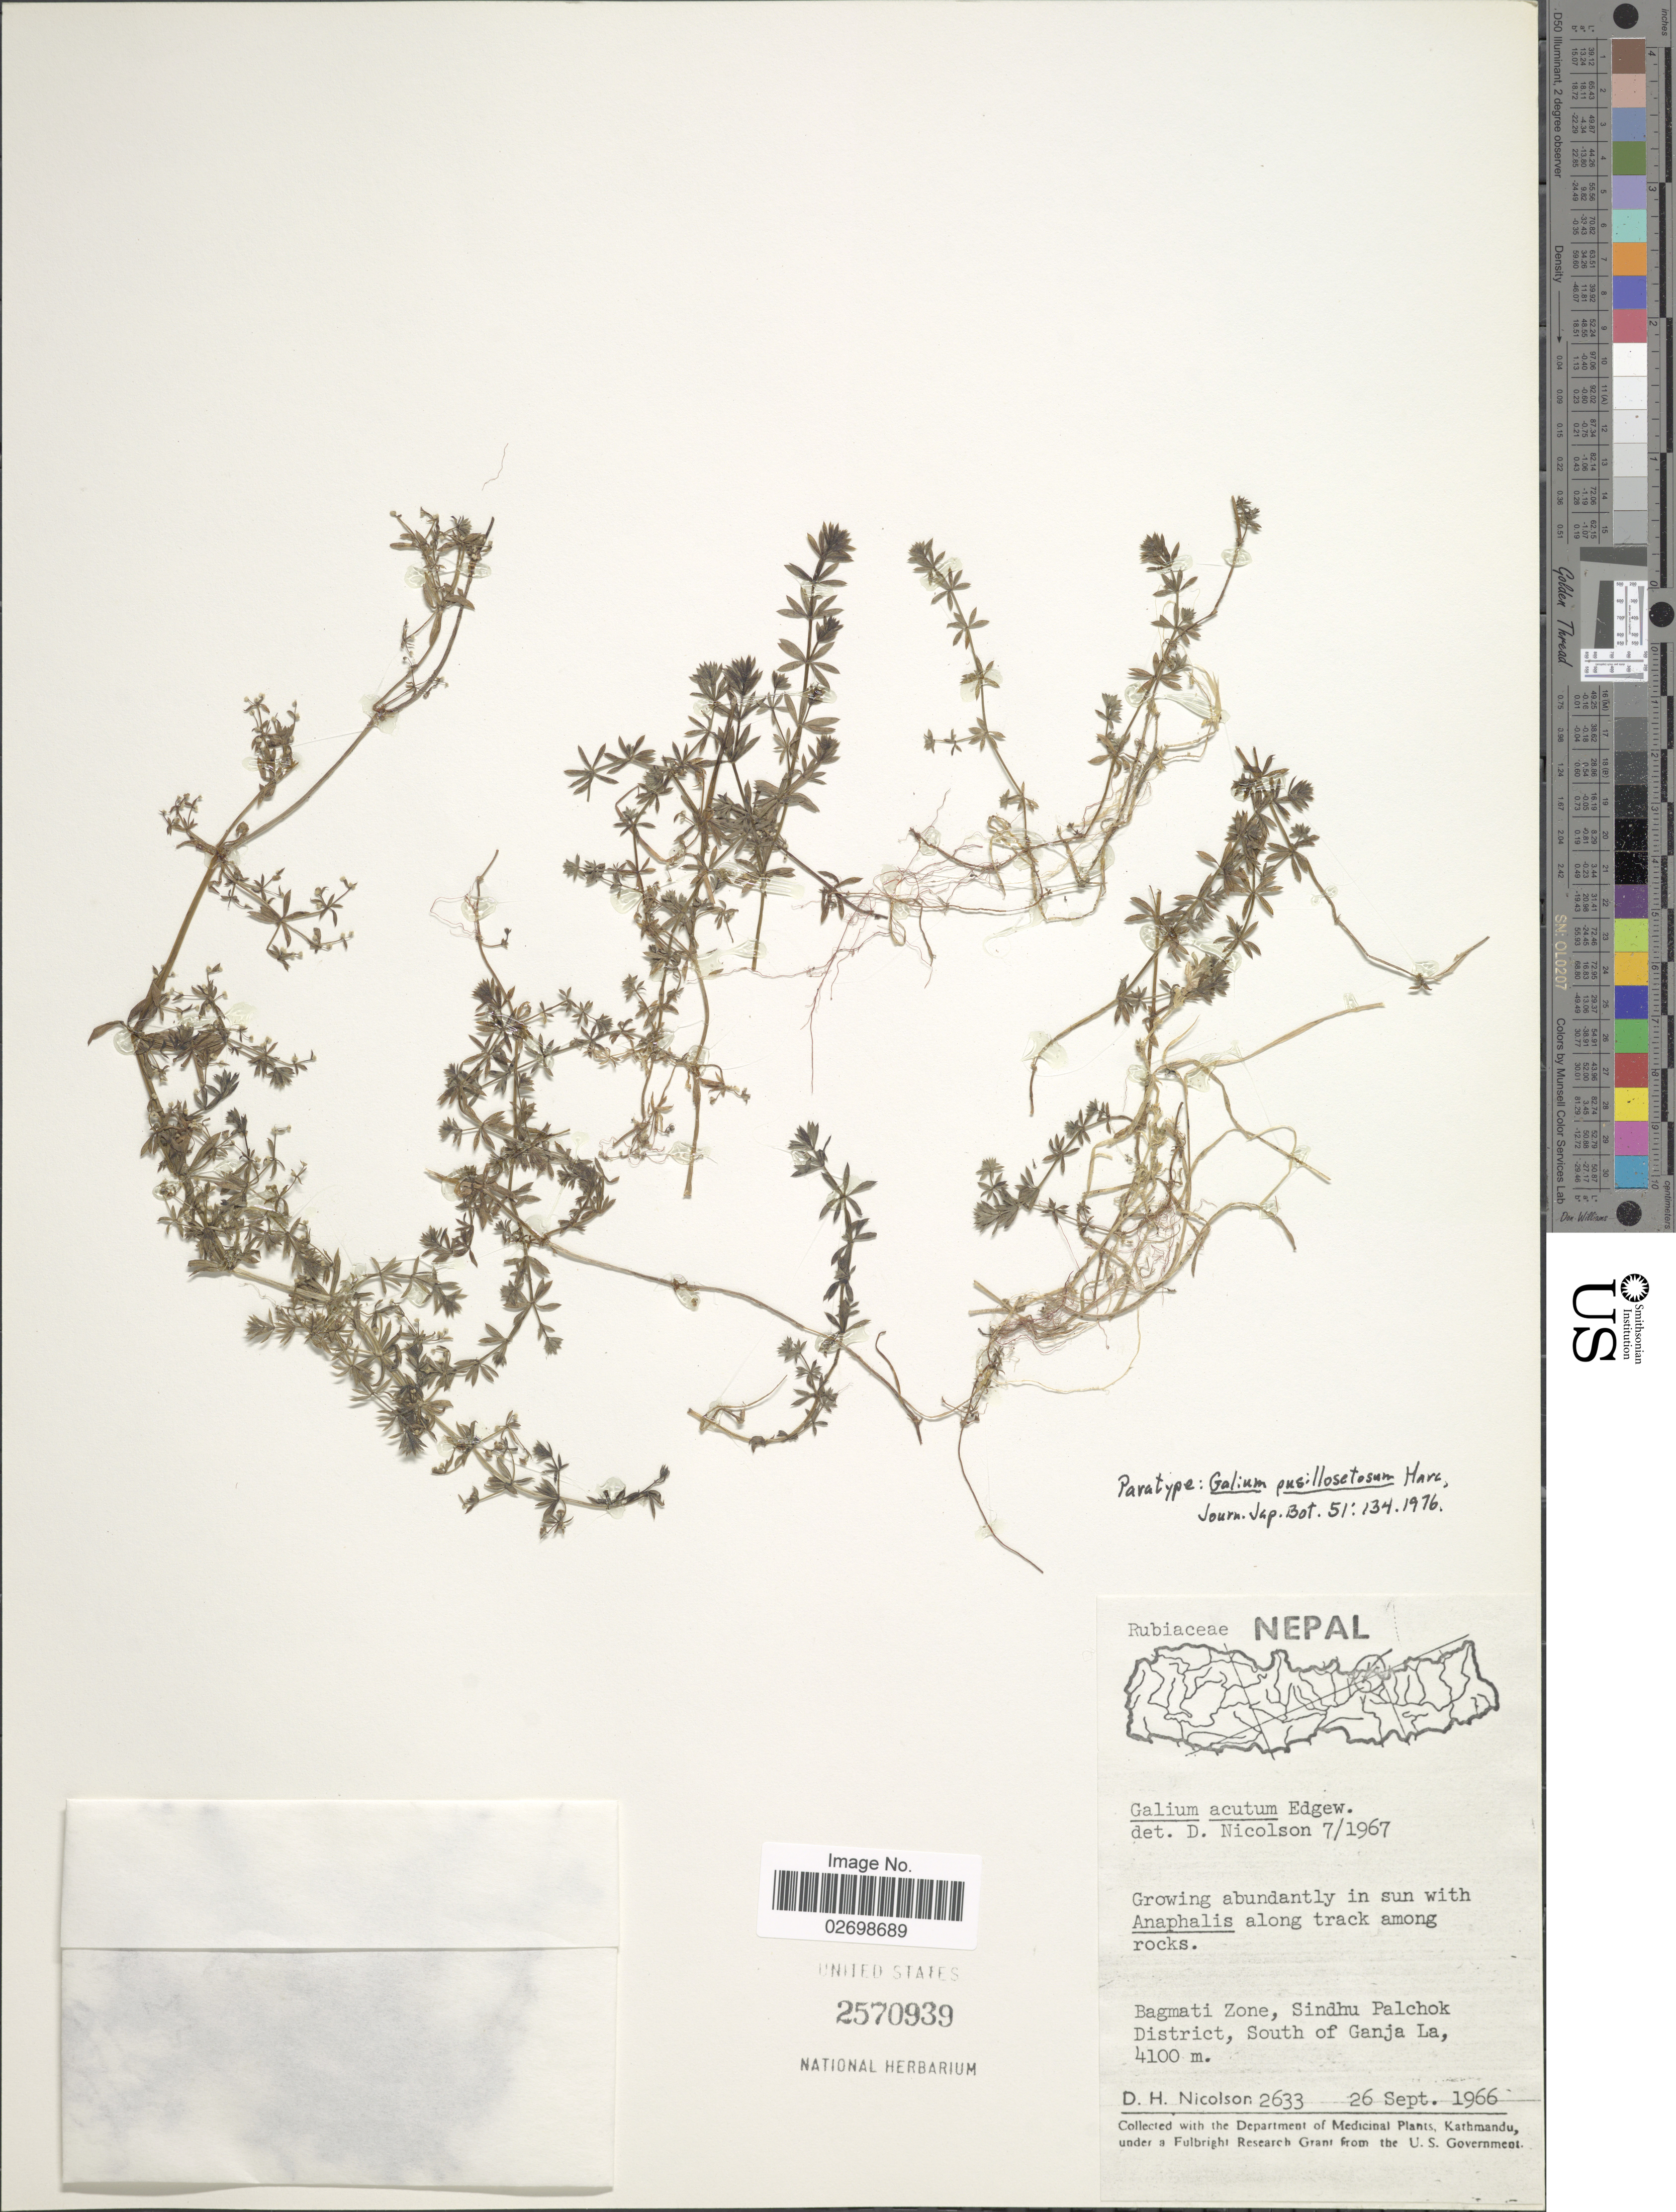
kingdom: Plantae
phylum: Tracheophyta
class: Magnoliopsida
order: Gentianales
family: Rubiaceae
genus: Galium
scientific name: Galium pusillosetosum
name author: H. Hara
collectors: D. H. Nicolson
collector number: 2633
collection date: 1966-09-26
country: Nepal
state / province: Bagmati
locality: Bagmati Zone, Sindhu Palchock District, South of Ganja La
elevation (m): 4100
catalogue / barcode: US 2570939